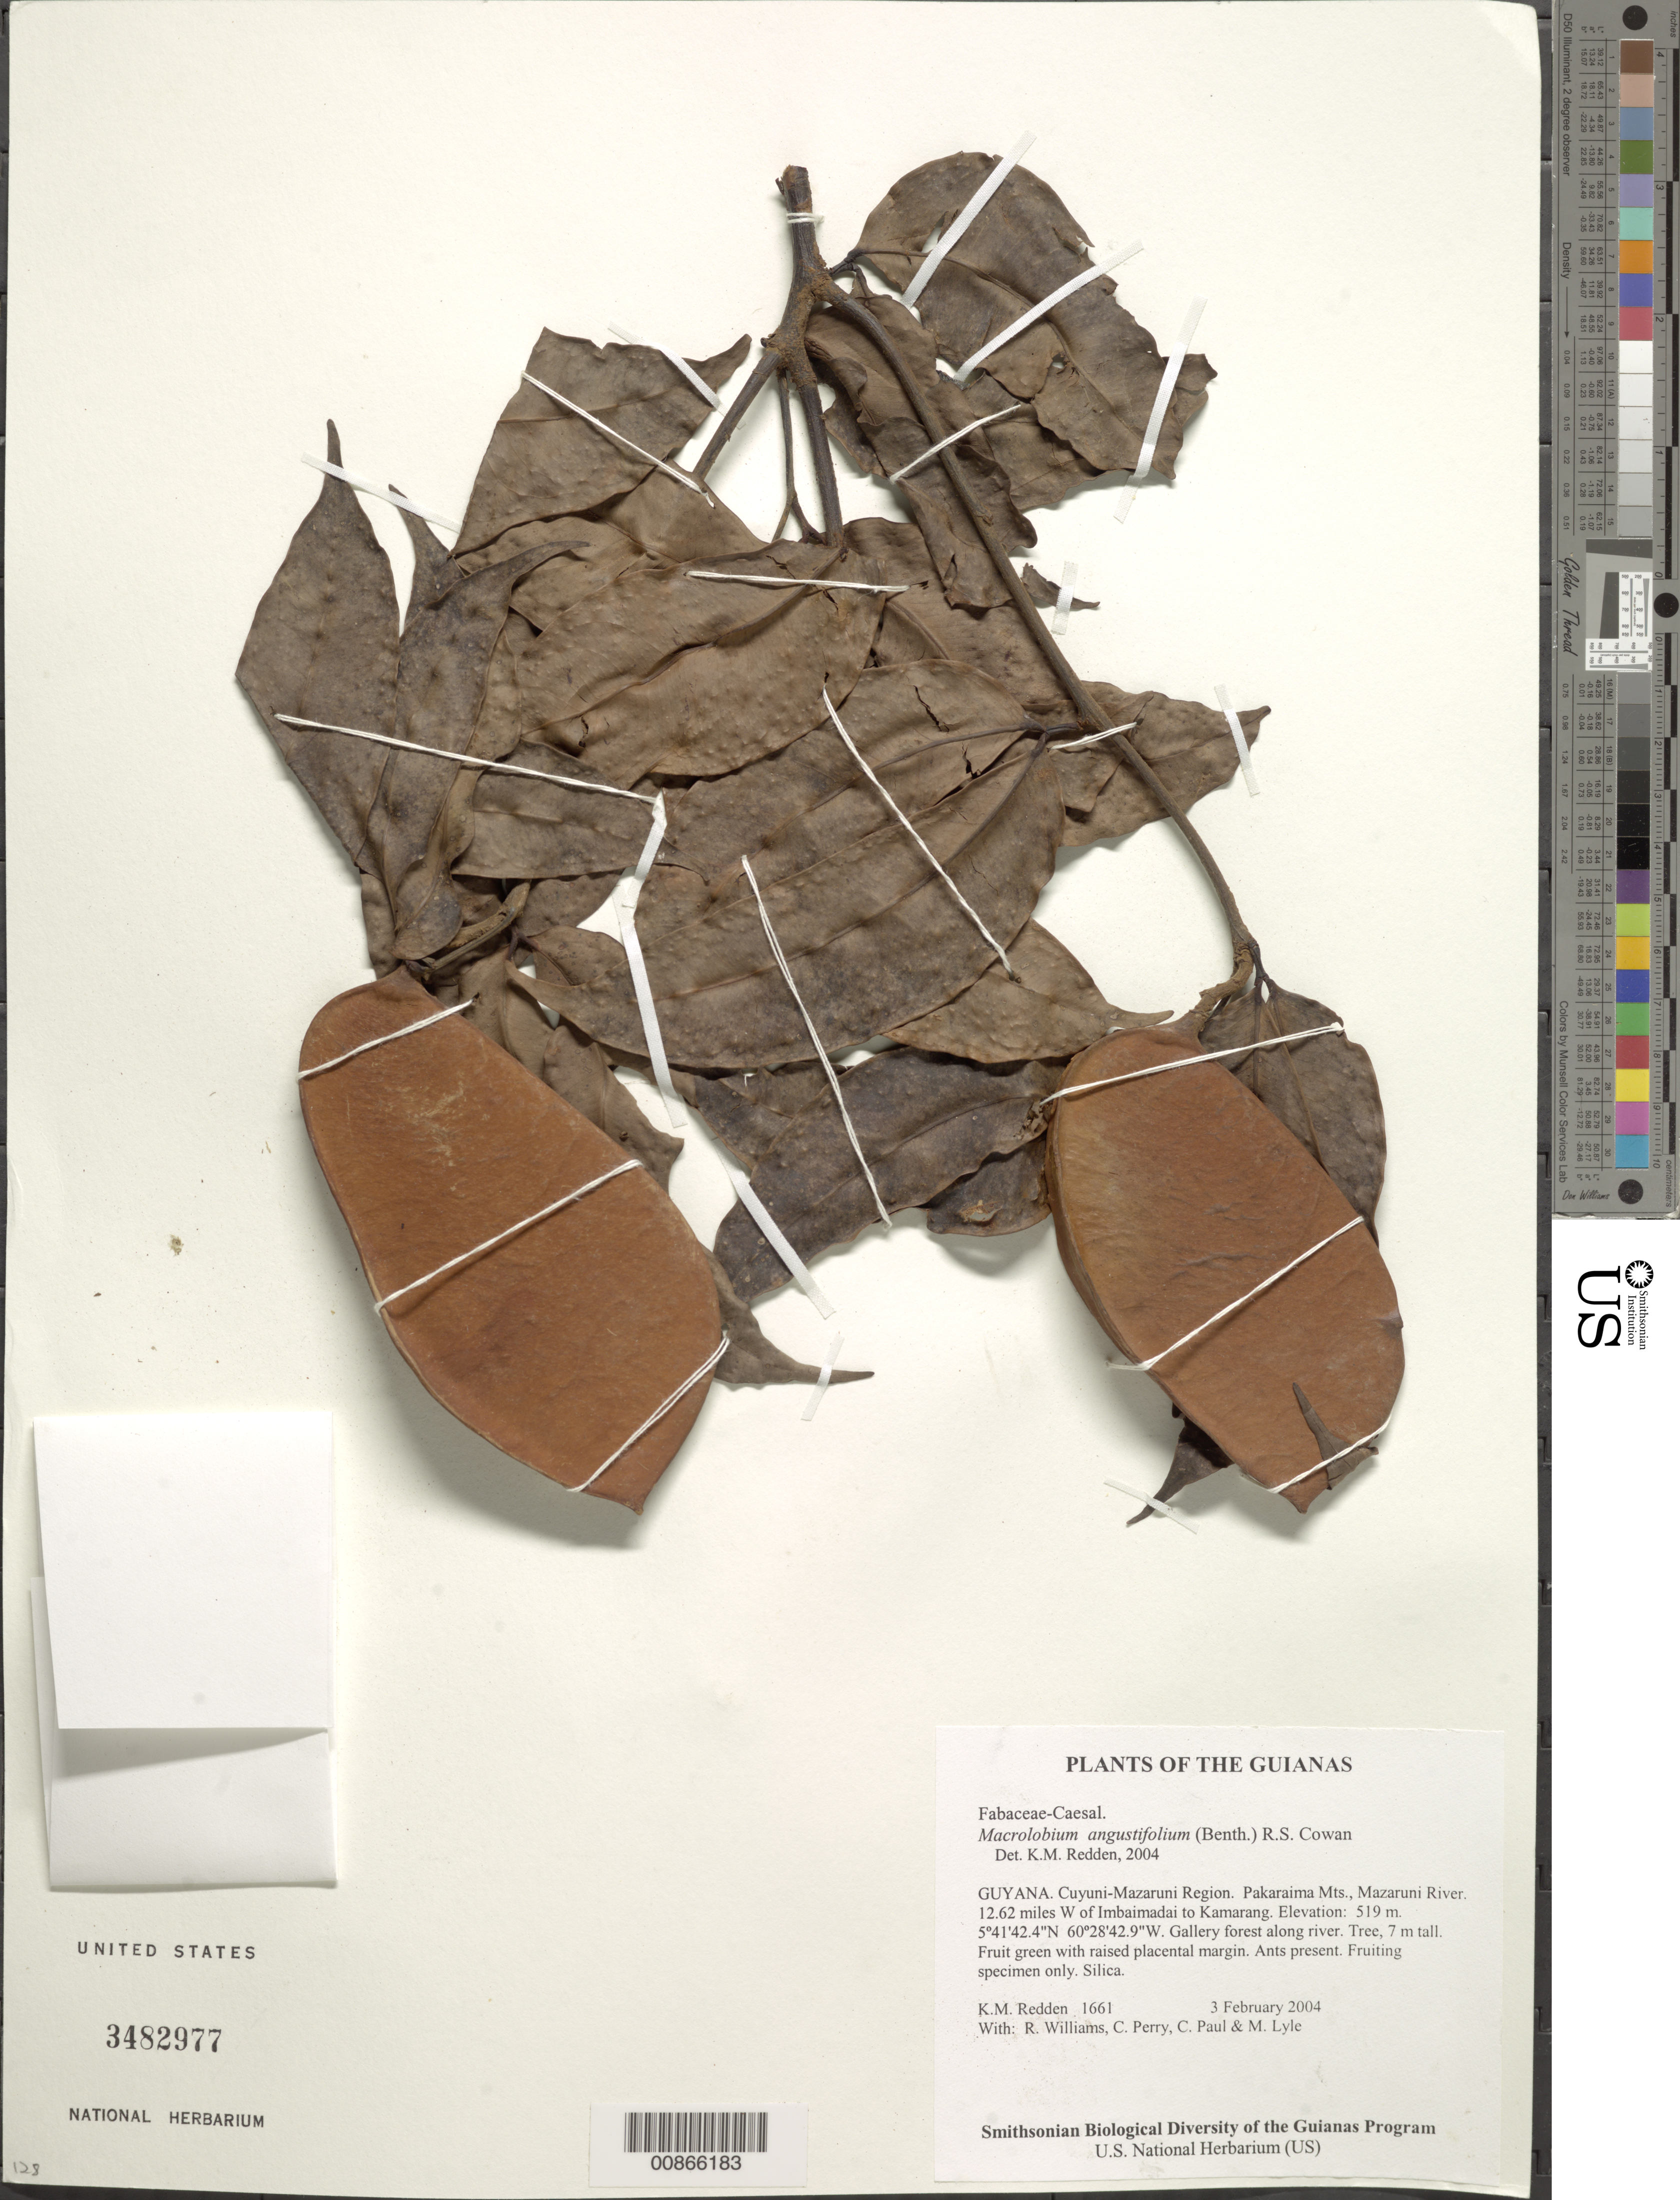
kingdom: Plantae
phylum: Tracheophyta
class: Magnoliopsida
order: Fabales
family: Fabaceae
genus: Macrolobium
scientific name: Macrolobium angustifolium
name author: (Benth.) R.S. Cowan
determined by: Redden, K. M.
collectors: K. M. Redden, R. Williams, C. Perry, C. Paul & M. Lyle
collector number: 1661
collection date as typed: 3 February 2004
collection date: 2004-02-03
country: Guyana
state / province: Cuyuni-Mazaruni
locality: Pakaraima Mts., Mazaruni River. 12.62 miles W of Imbaimadai to Kamarang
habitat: Gallery forest along river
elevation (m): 519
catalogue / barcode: US 3482977